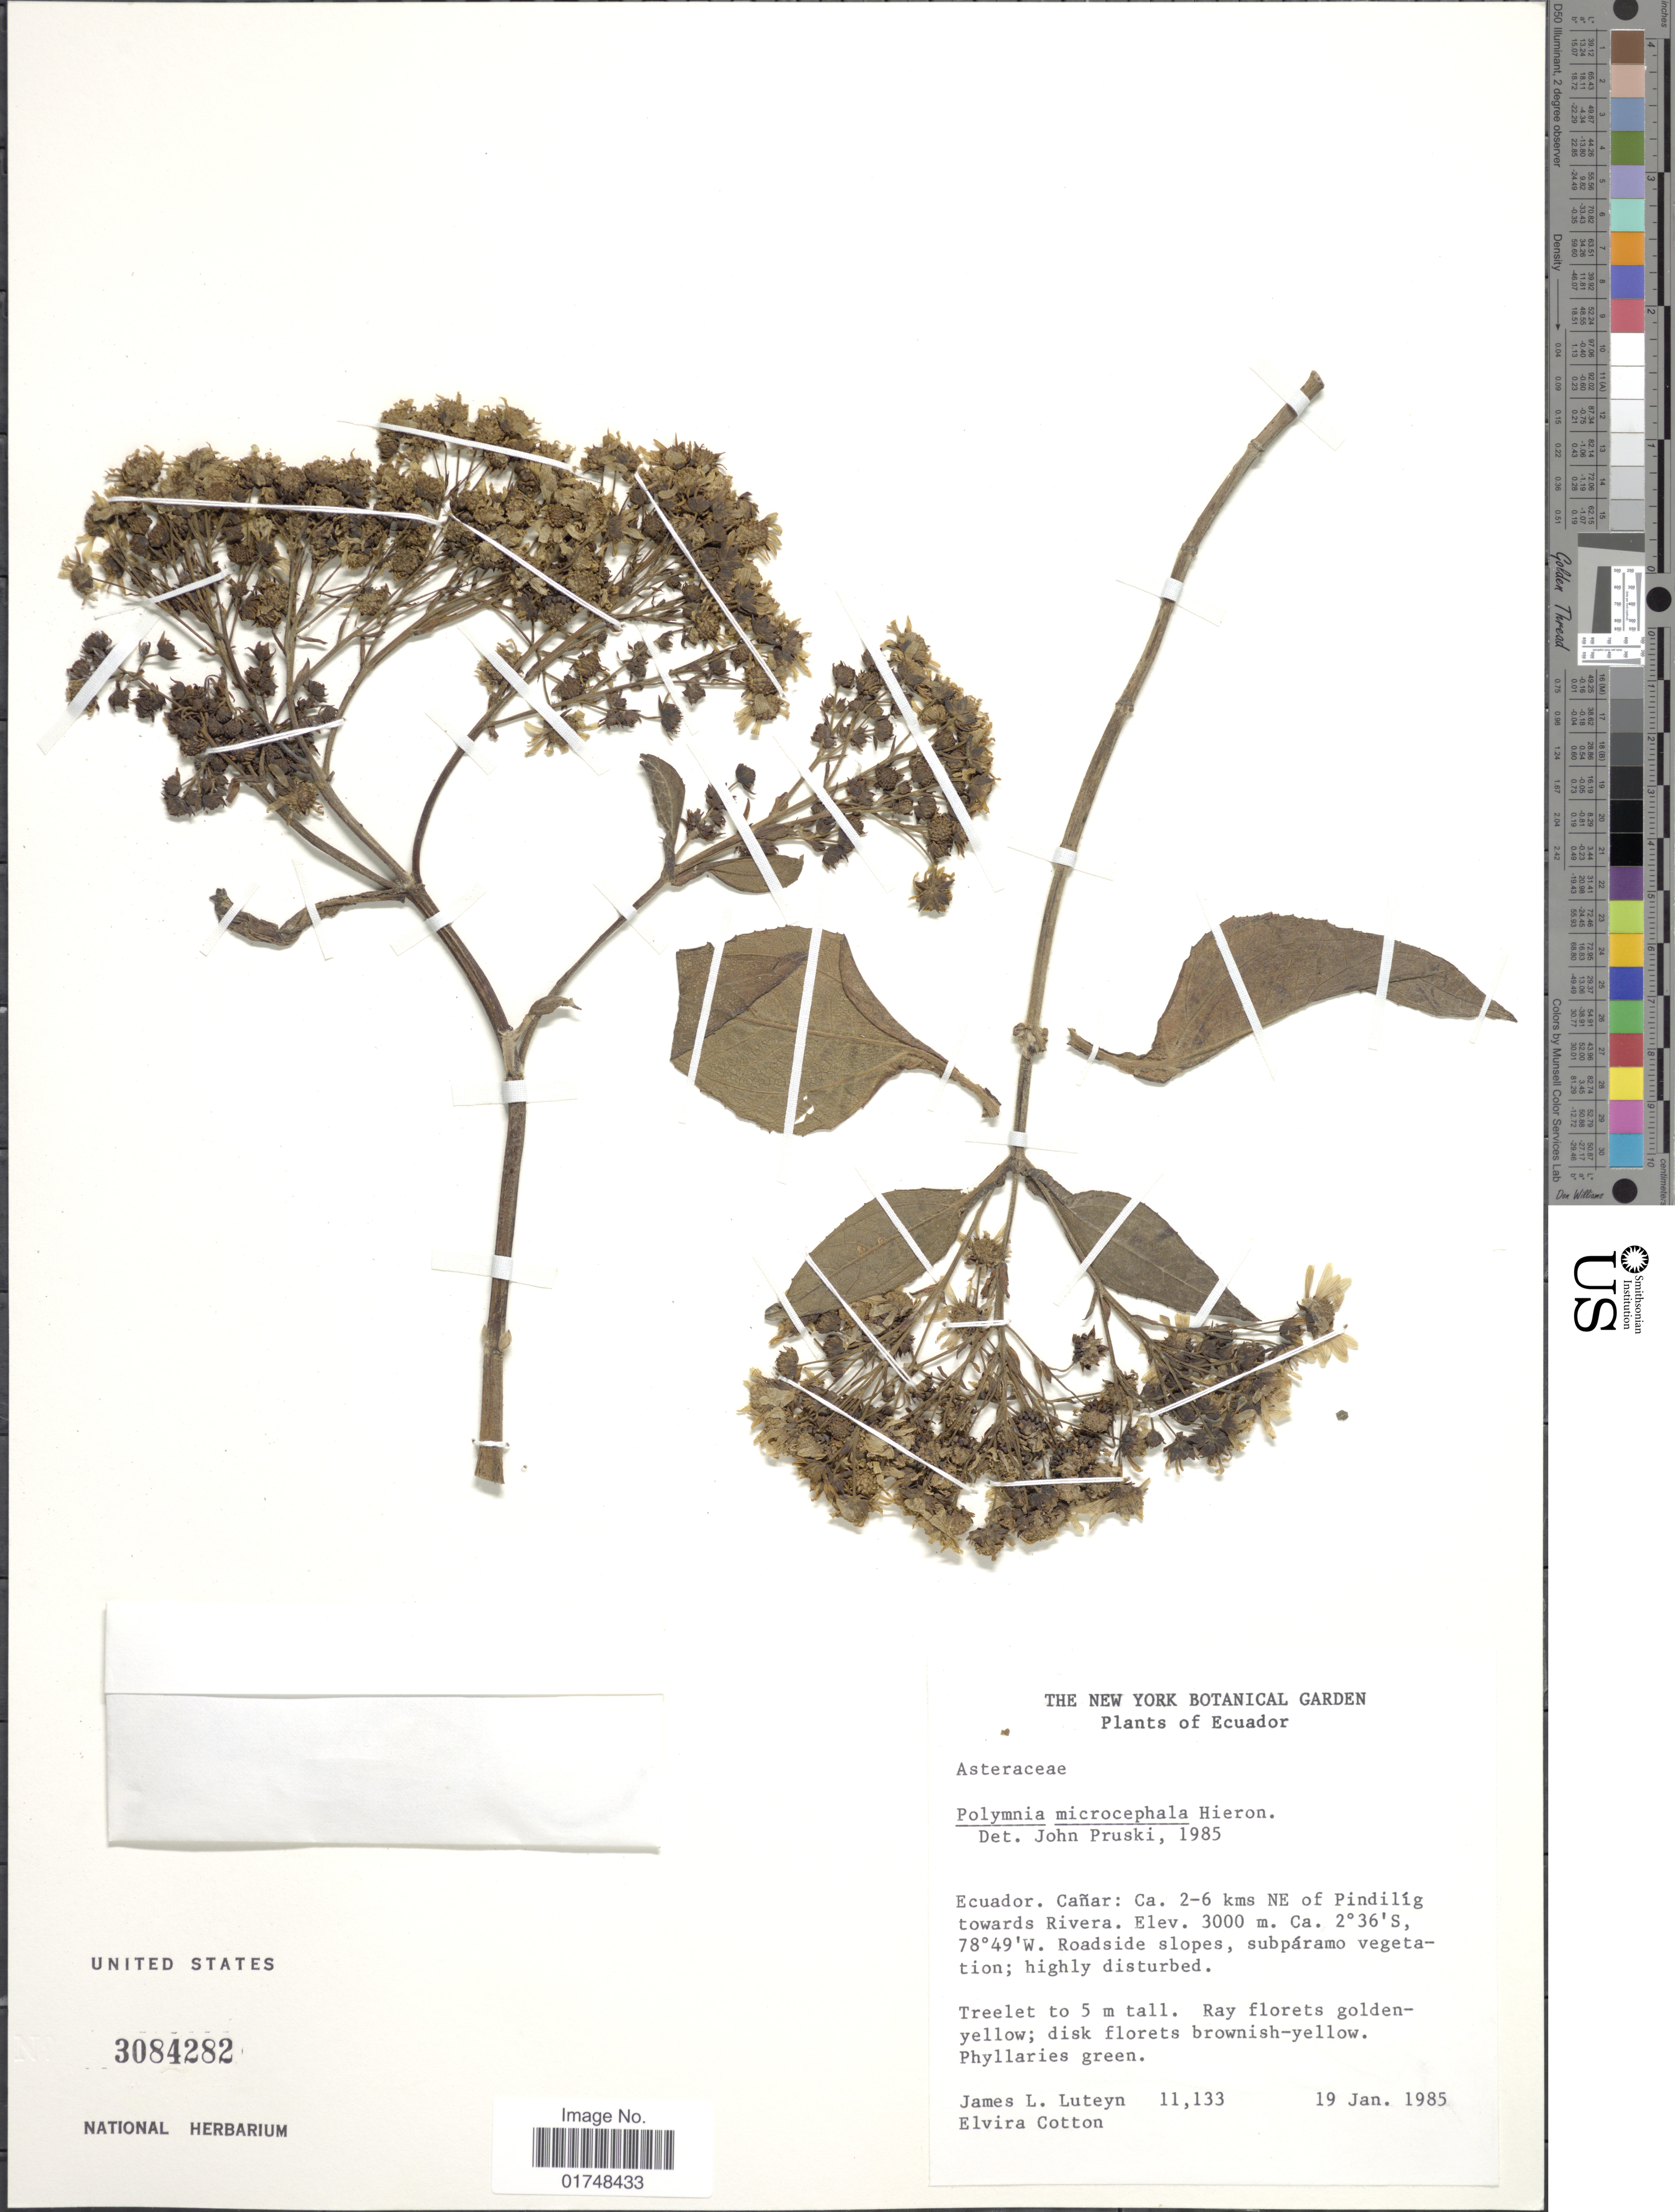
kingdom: Plantae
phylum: Tracheophyta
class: Magnoliopsida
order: Asterales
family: Asteraceae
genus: Smallanthus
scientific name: Smallanthus microcephalus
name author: (Hieron.) H. Rob.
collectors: J. L. Luteyn & E. Cotton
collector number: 11133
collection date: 1985-01-19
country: Ecuador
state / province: Cañar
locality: Ca 2-6 kms NE of Pindilig towards Rivera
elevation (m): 3000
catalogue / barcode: US 3084282